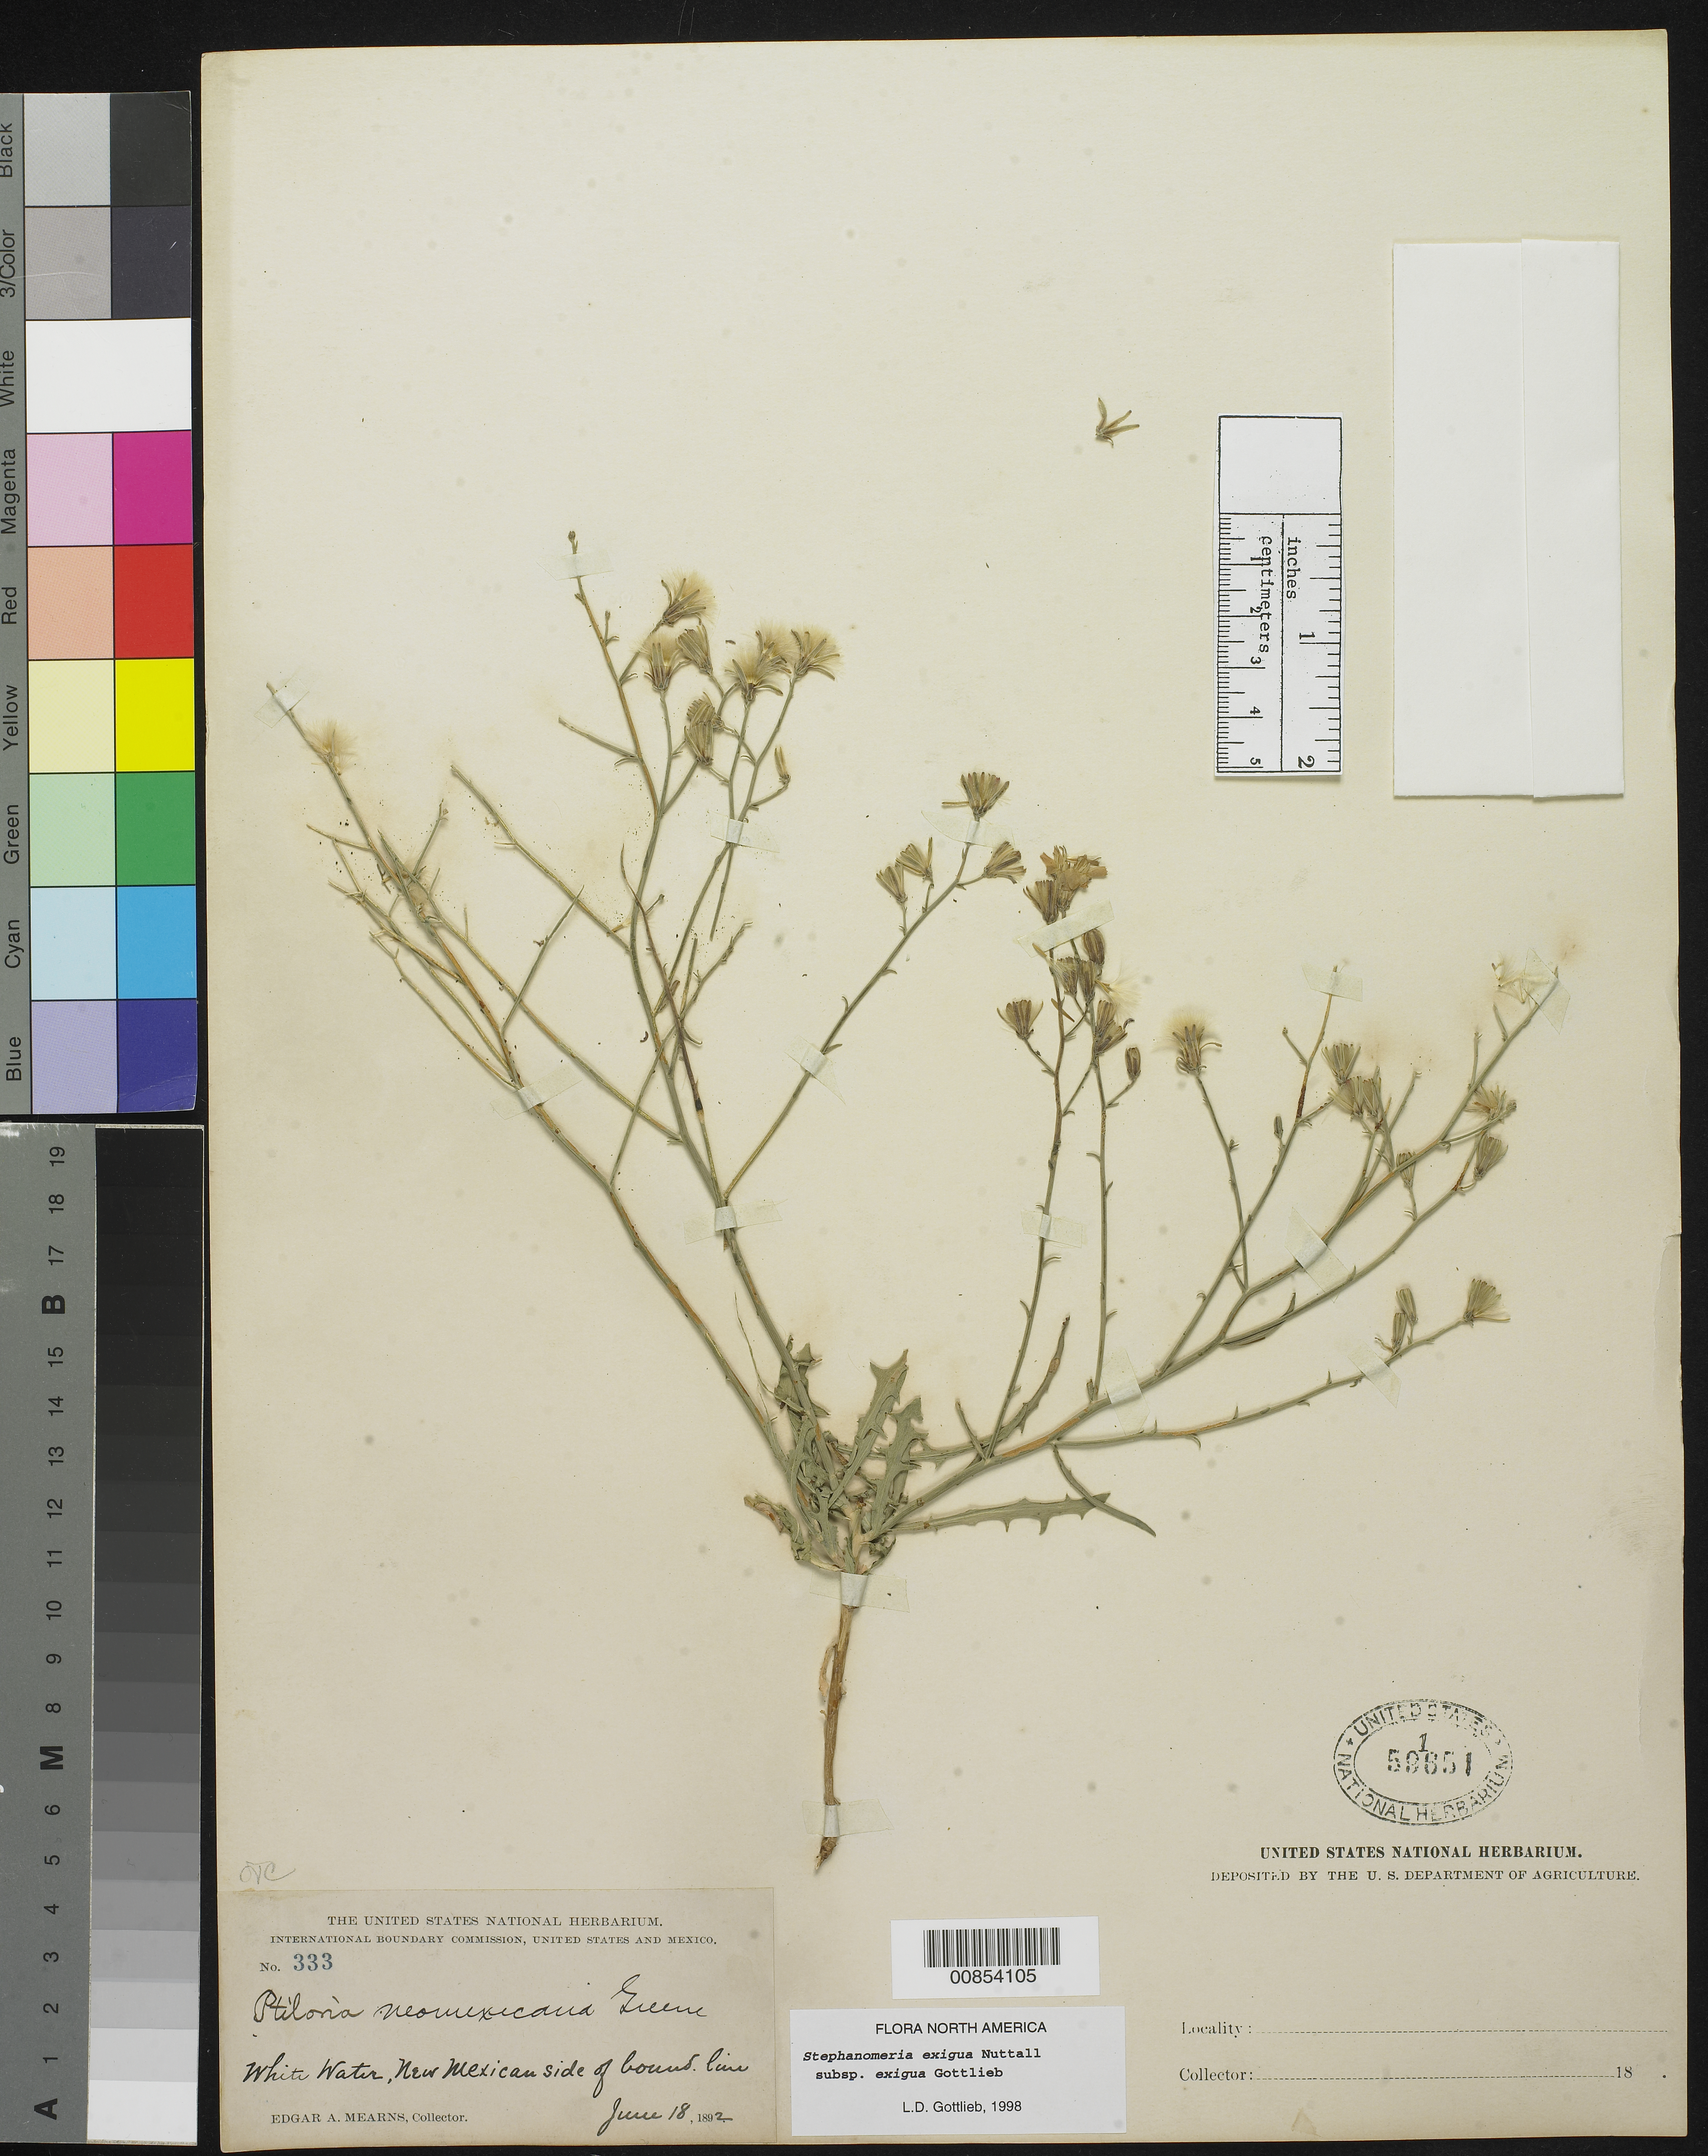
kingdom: Plantae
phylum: Tracheophyta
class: Magnoliopsida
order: Asterales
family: Asteraceae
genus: Stephanomeria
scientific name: Stephanomeria exigua subsp. exigua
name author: Nutt.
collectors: E. A. Mearns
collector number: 333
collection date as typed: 18 Jun 1892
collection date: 1892-06-18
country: United States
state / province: New Mexico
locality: White Water, New Mexican side of boundary line.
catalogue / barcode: US 591651